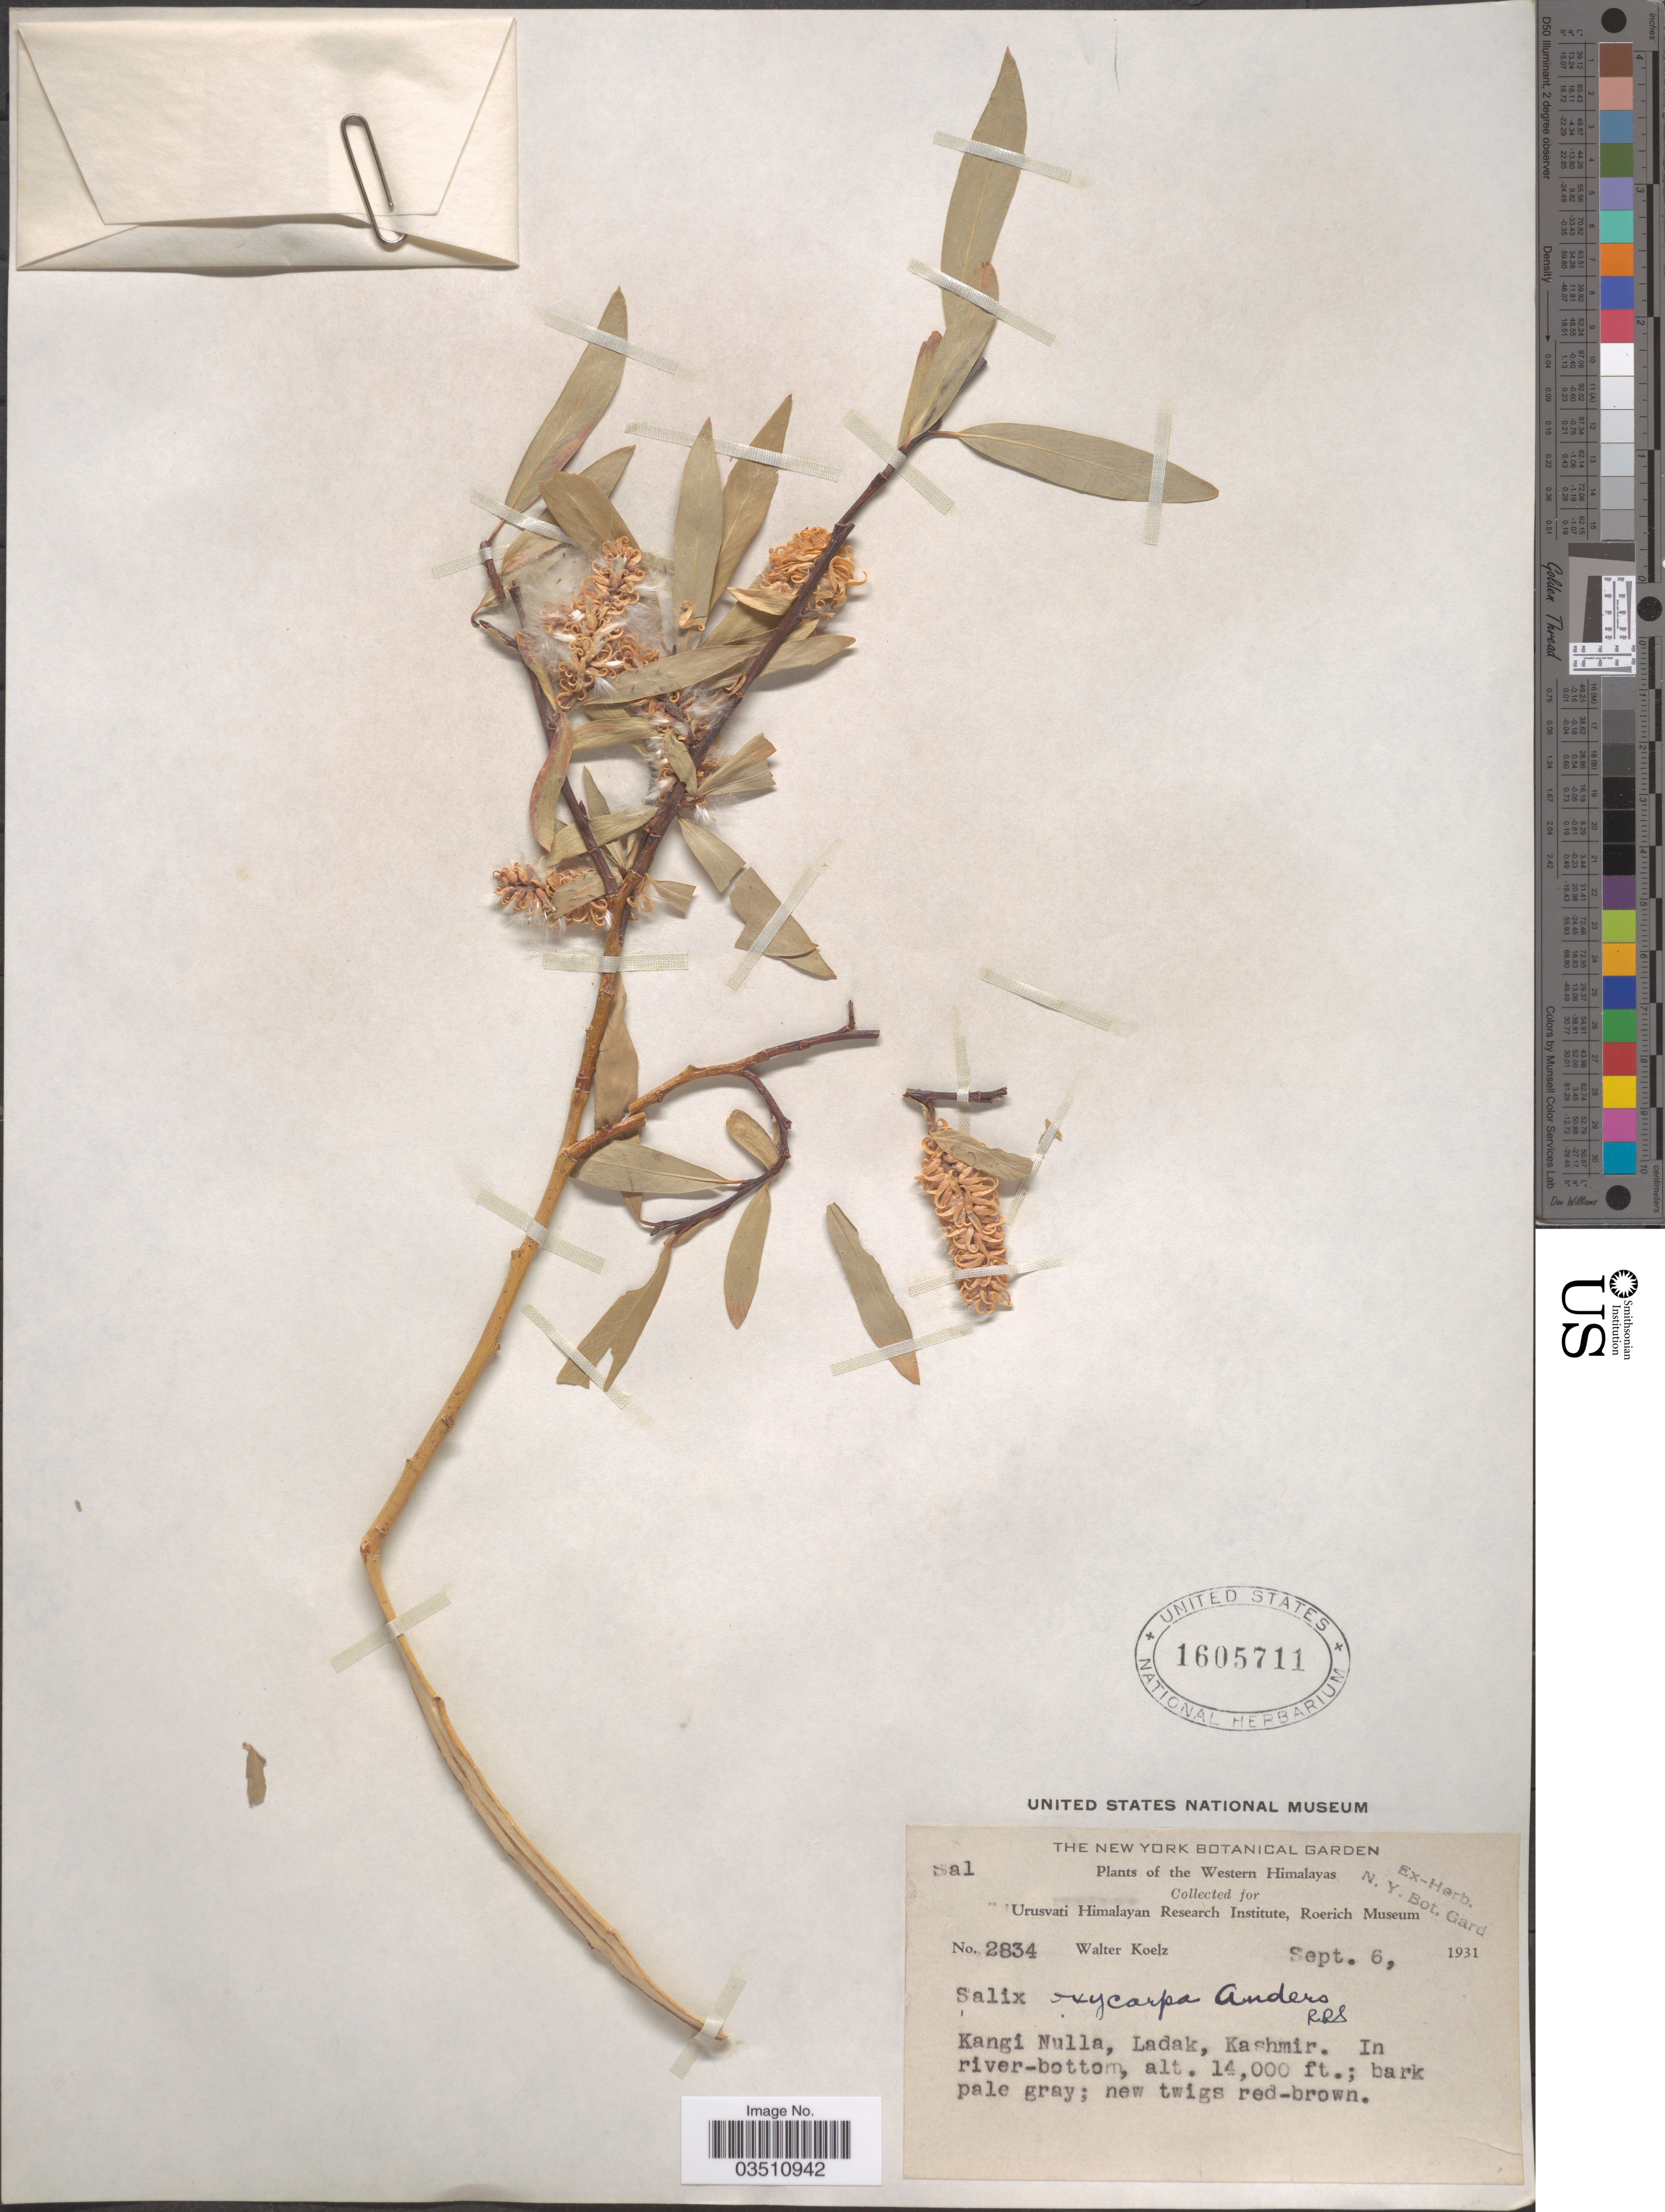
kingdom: Plantae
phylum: Tracheophyta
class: Magnoliopsida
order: Malpighiales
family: Salicaceae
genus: Salix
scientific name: Salix oxycarpa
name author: Andersson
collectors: W. N. Koelz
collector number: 2834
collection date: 1931-09-06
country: India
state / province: Ladakh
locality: Western Himalayas. Kangi Nulla, Ladak, Kashmir.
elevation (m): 4267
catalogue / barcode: US 1605711